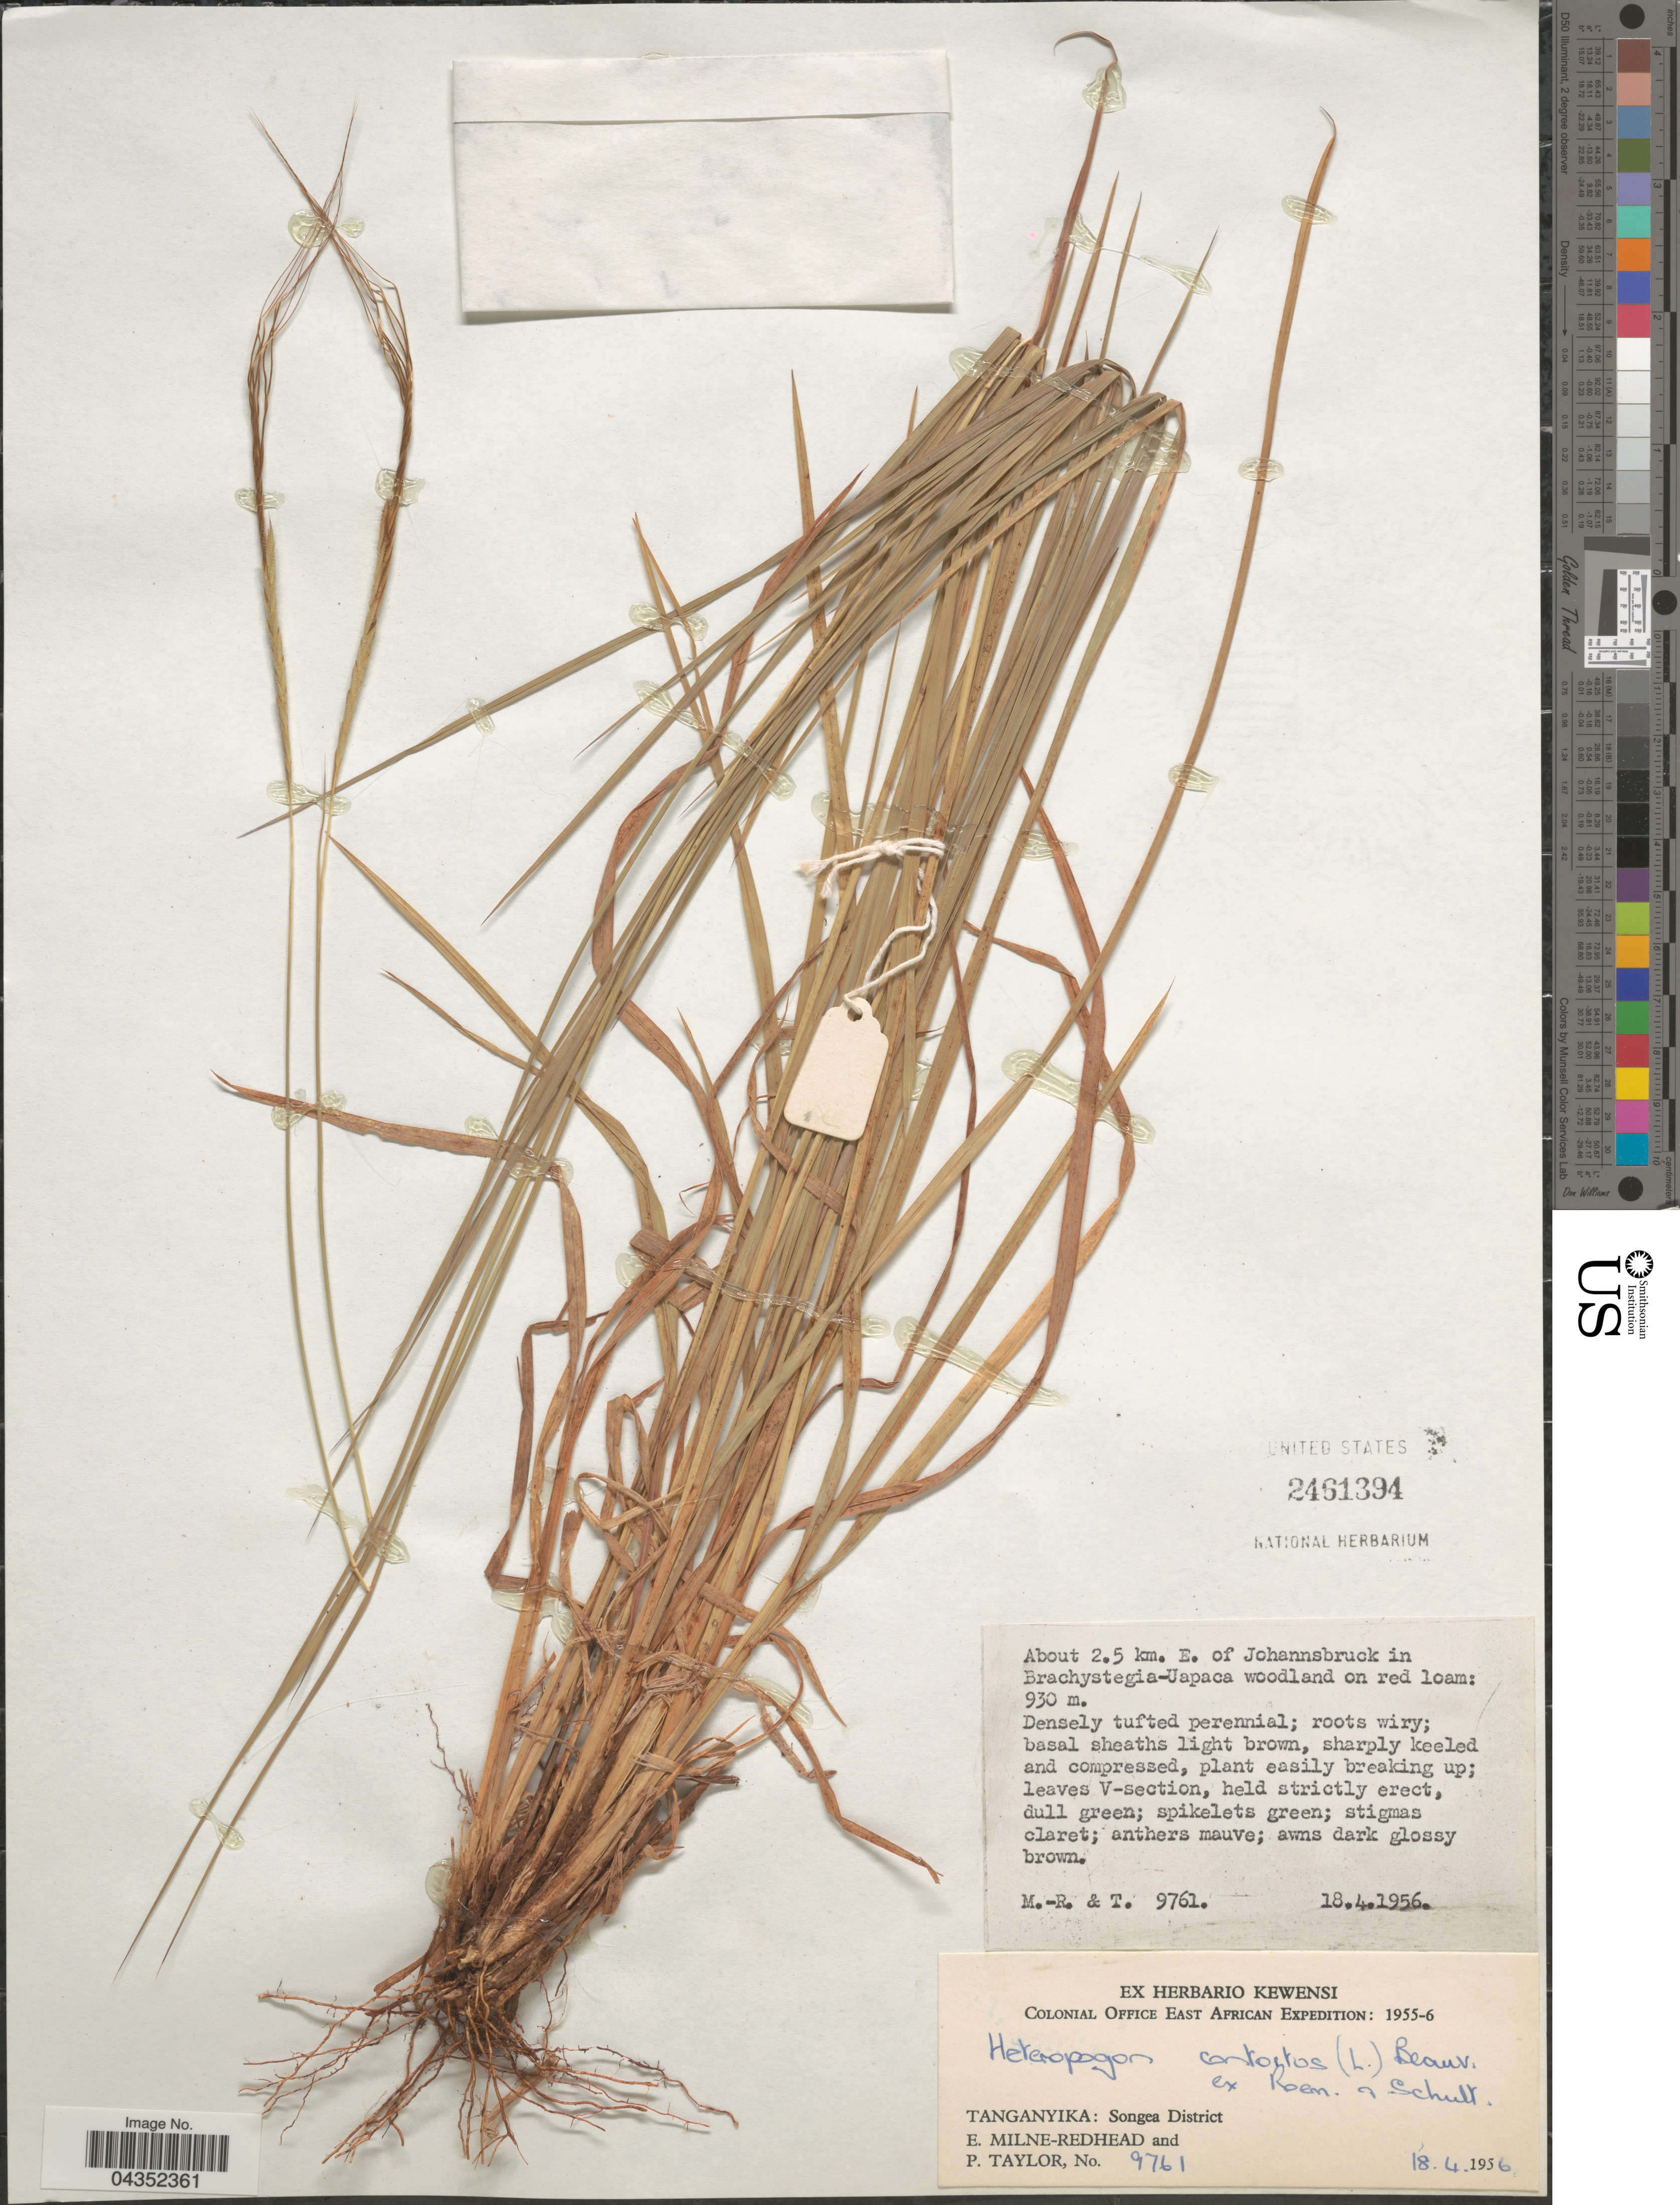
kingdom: Plantae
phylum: Tracheophyta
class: Liliopsida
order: Poales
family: Poaceae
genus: Heteropogon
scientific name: Heteropogon contortus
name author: (L.) P. Beauv. ex Roem. & Schult.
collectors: E. W. Milne-Redhead & P. Taylor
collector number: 9761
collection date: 1956-04-18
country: Tanzania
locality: Colonial Office East African Expedition: 1955-6. Tanganyika: Songea District. About 2.5 km. E. of Johannesbruck in Brachystegia-Uapaca woodland on red loam.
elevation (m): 930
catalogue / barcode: US 2461394